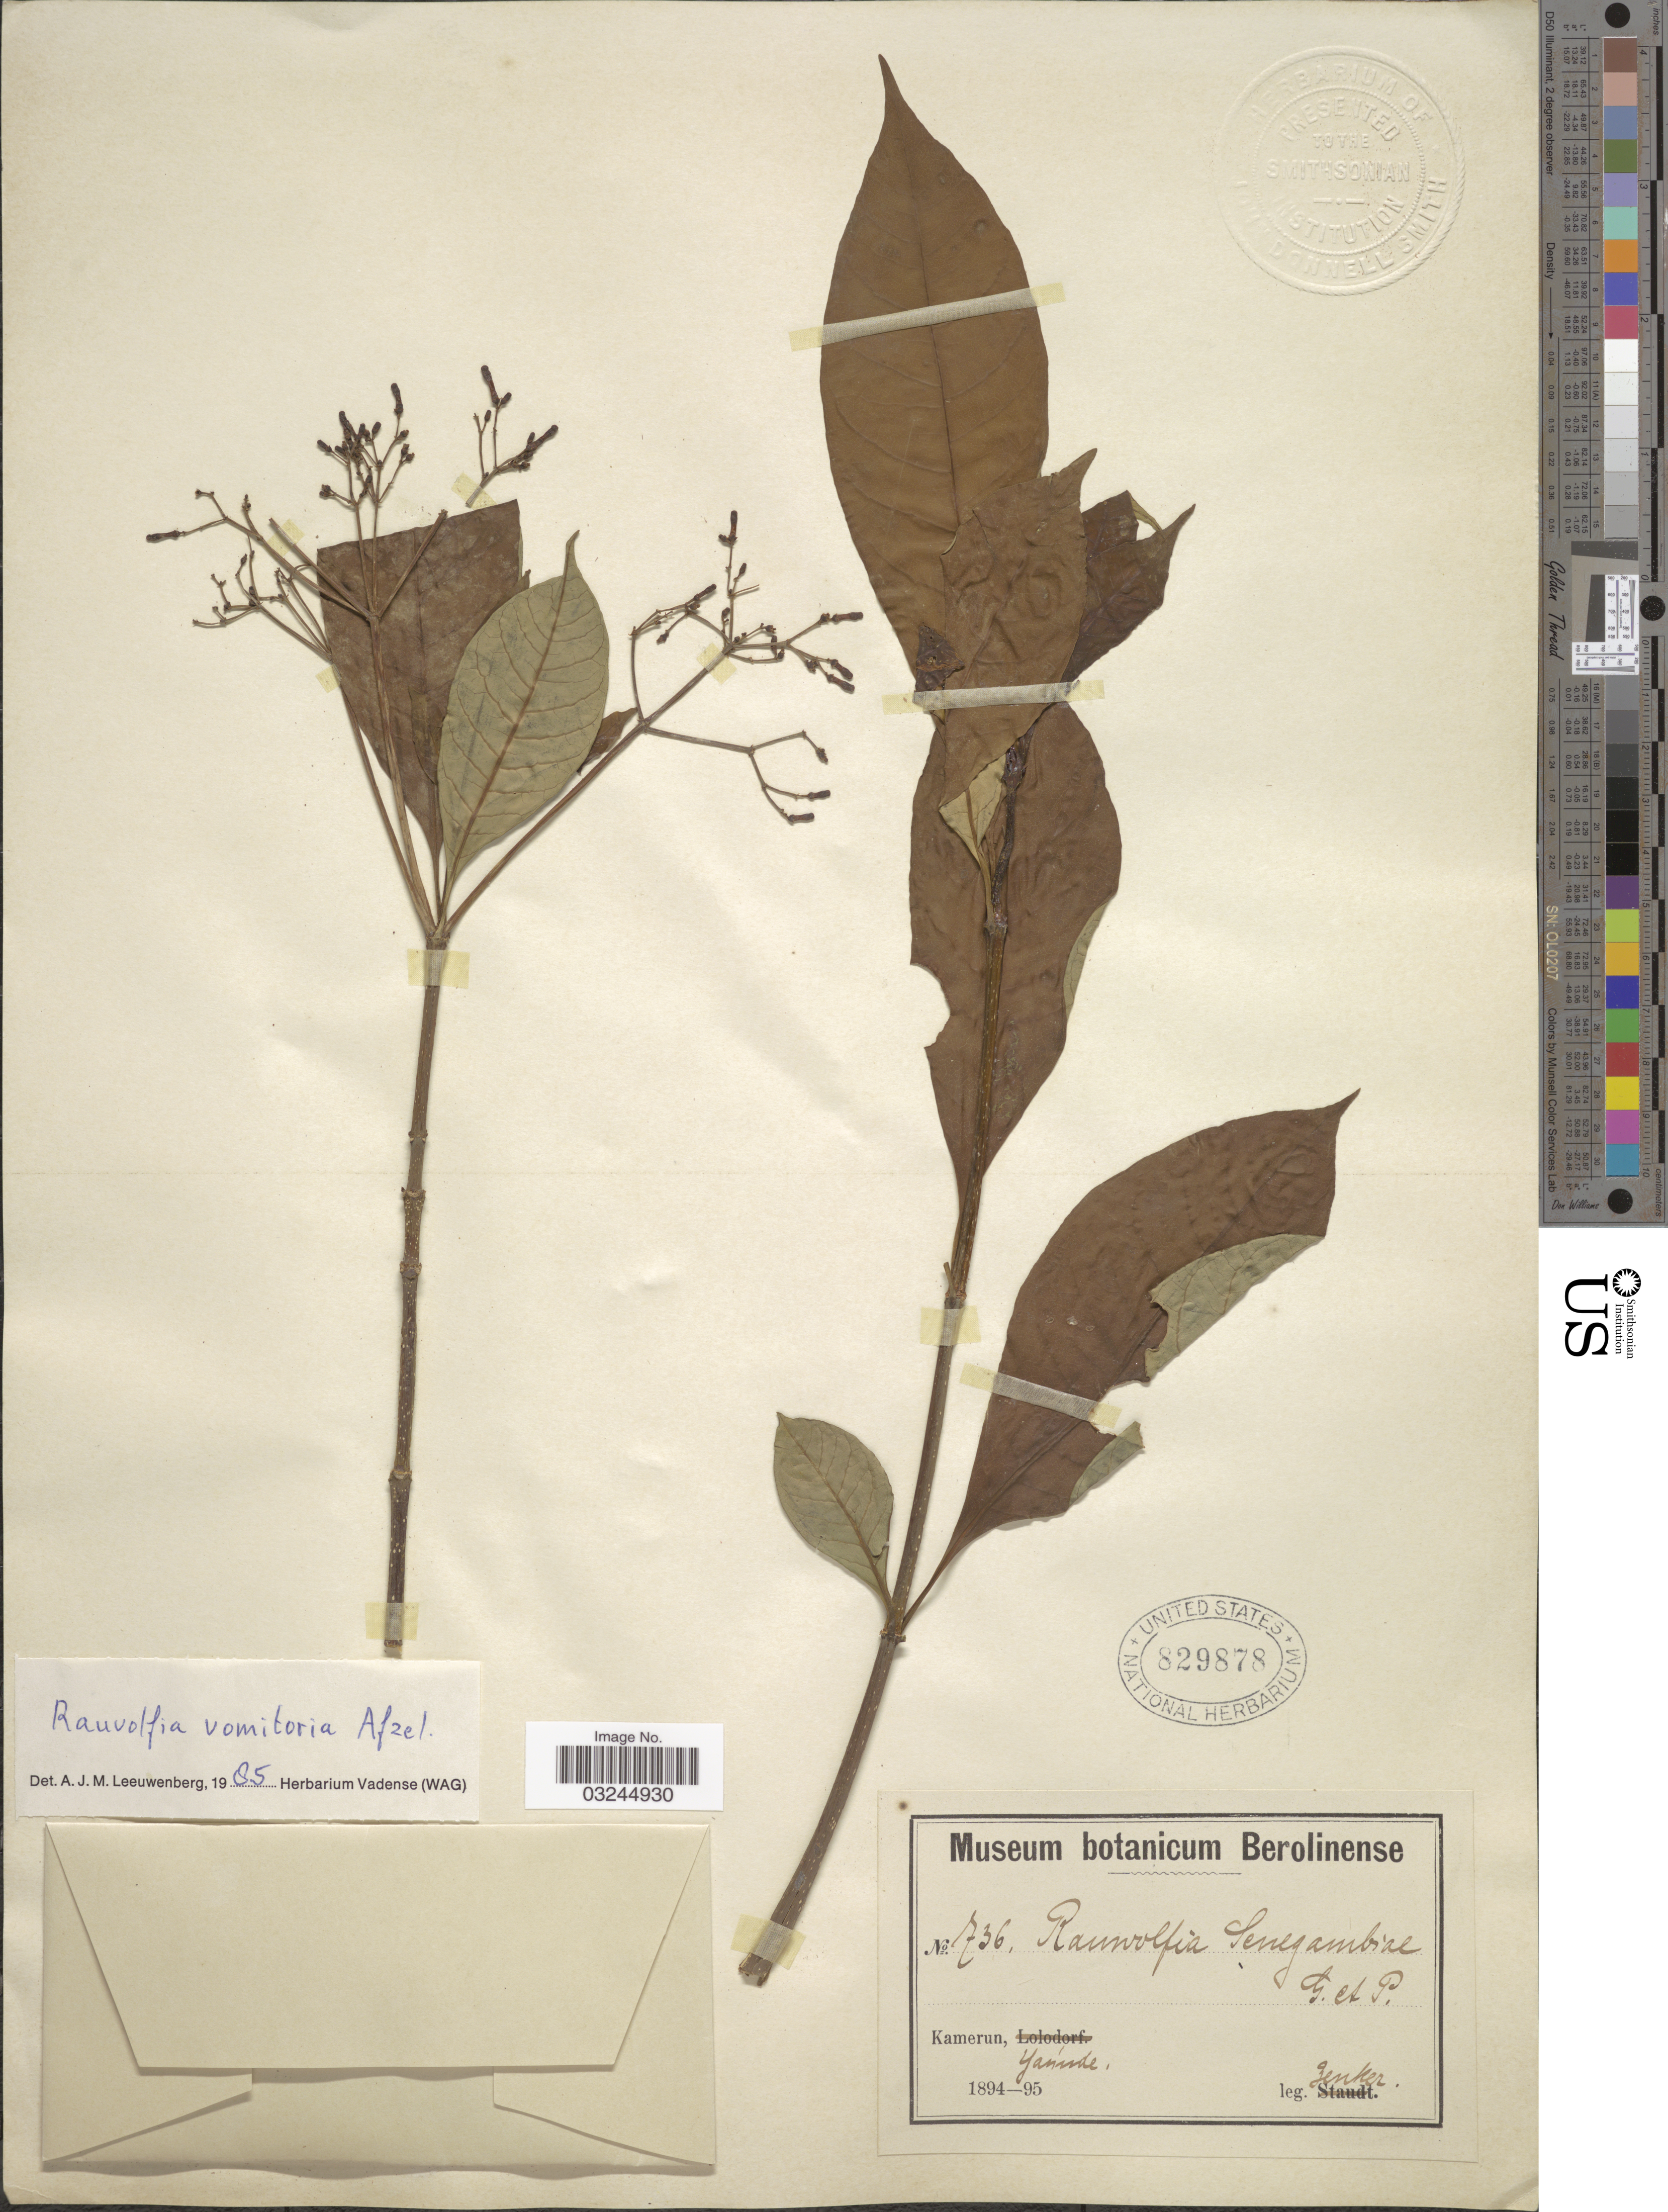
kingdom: Plantae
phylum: Tracheophyta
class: Magnoliopsida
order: Gentianales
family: Apocynaceae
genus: Rauvolfia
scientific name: Rauvolfia vomitoria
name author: Afzel.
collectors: Zenker, --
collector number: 736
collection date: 1894/1895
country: Cameroon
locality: Yanúde.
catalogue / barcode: US 829878